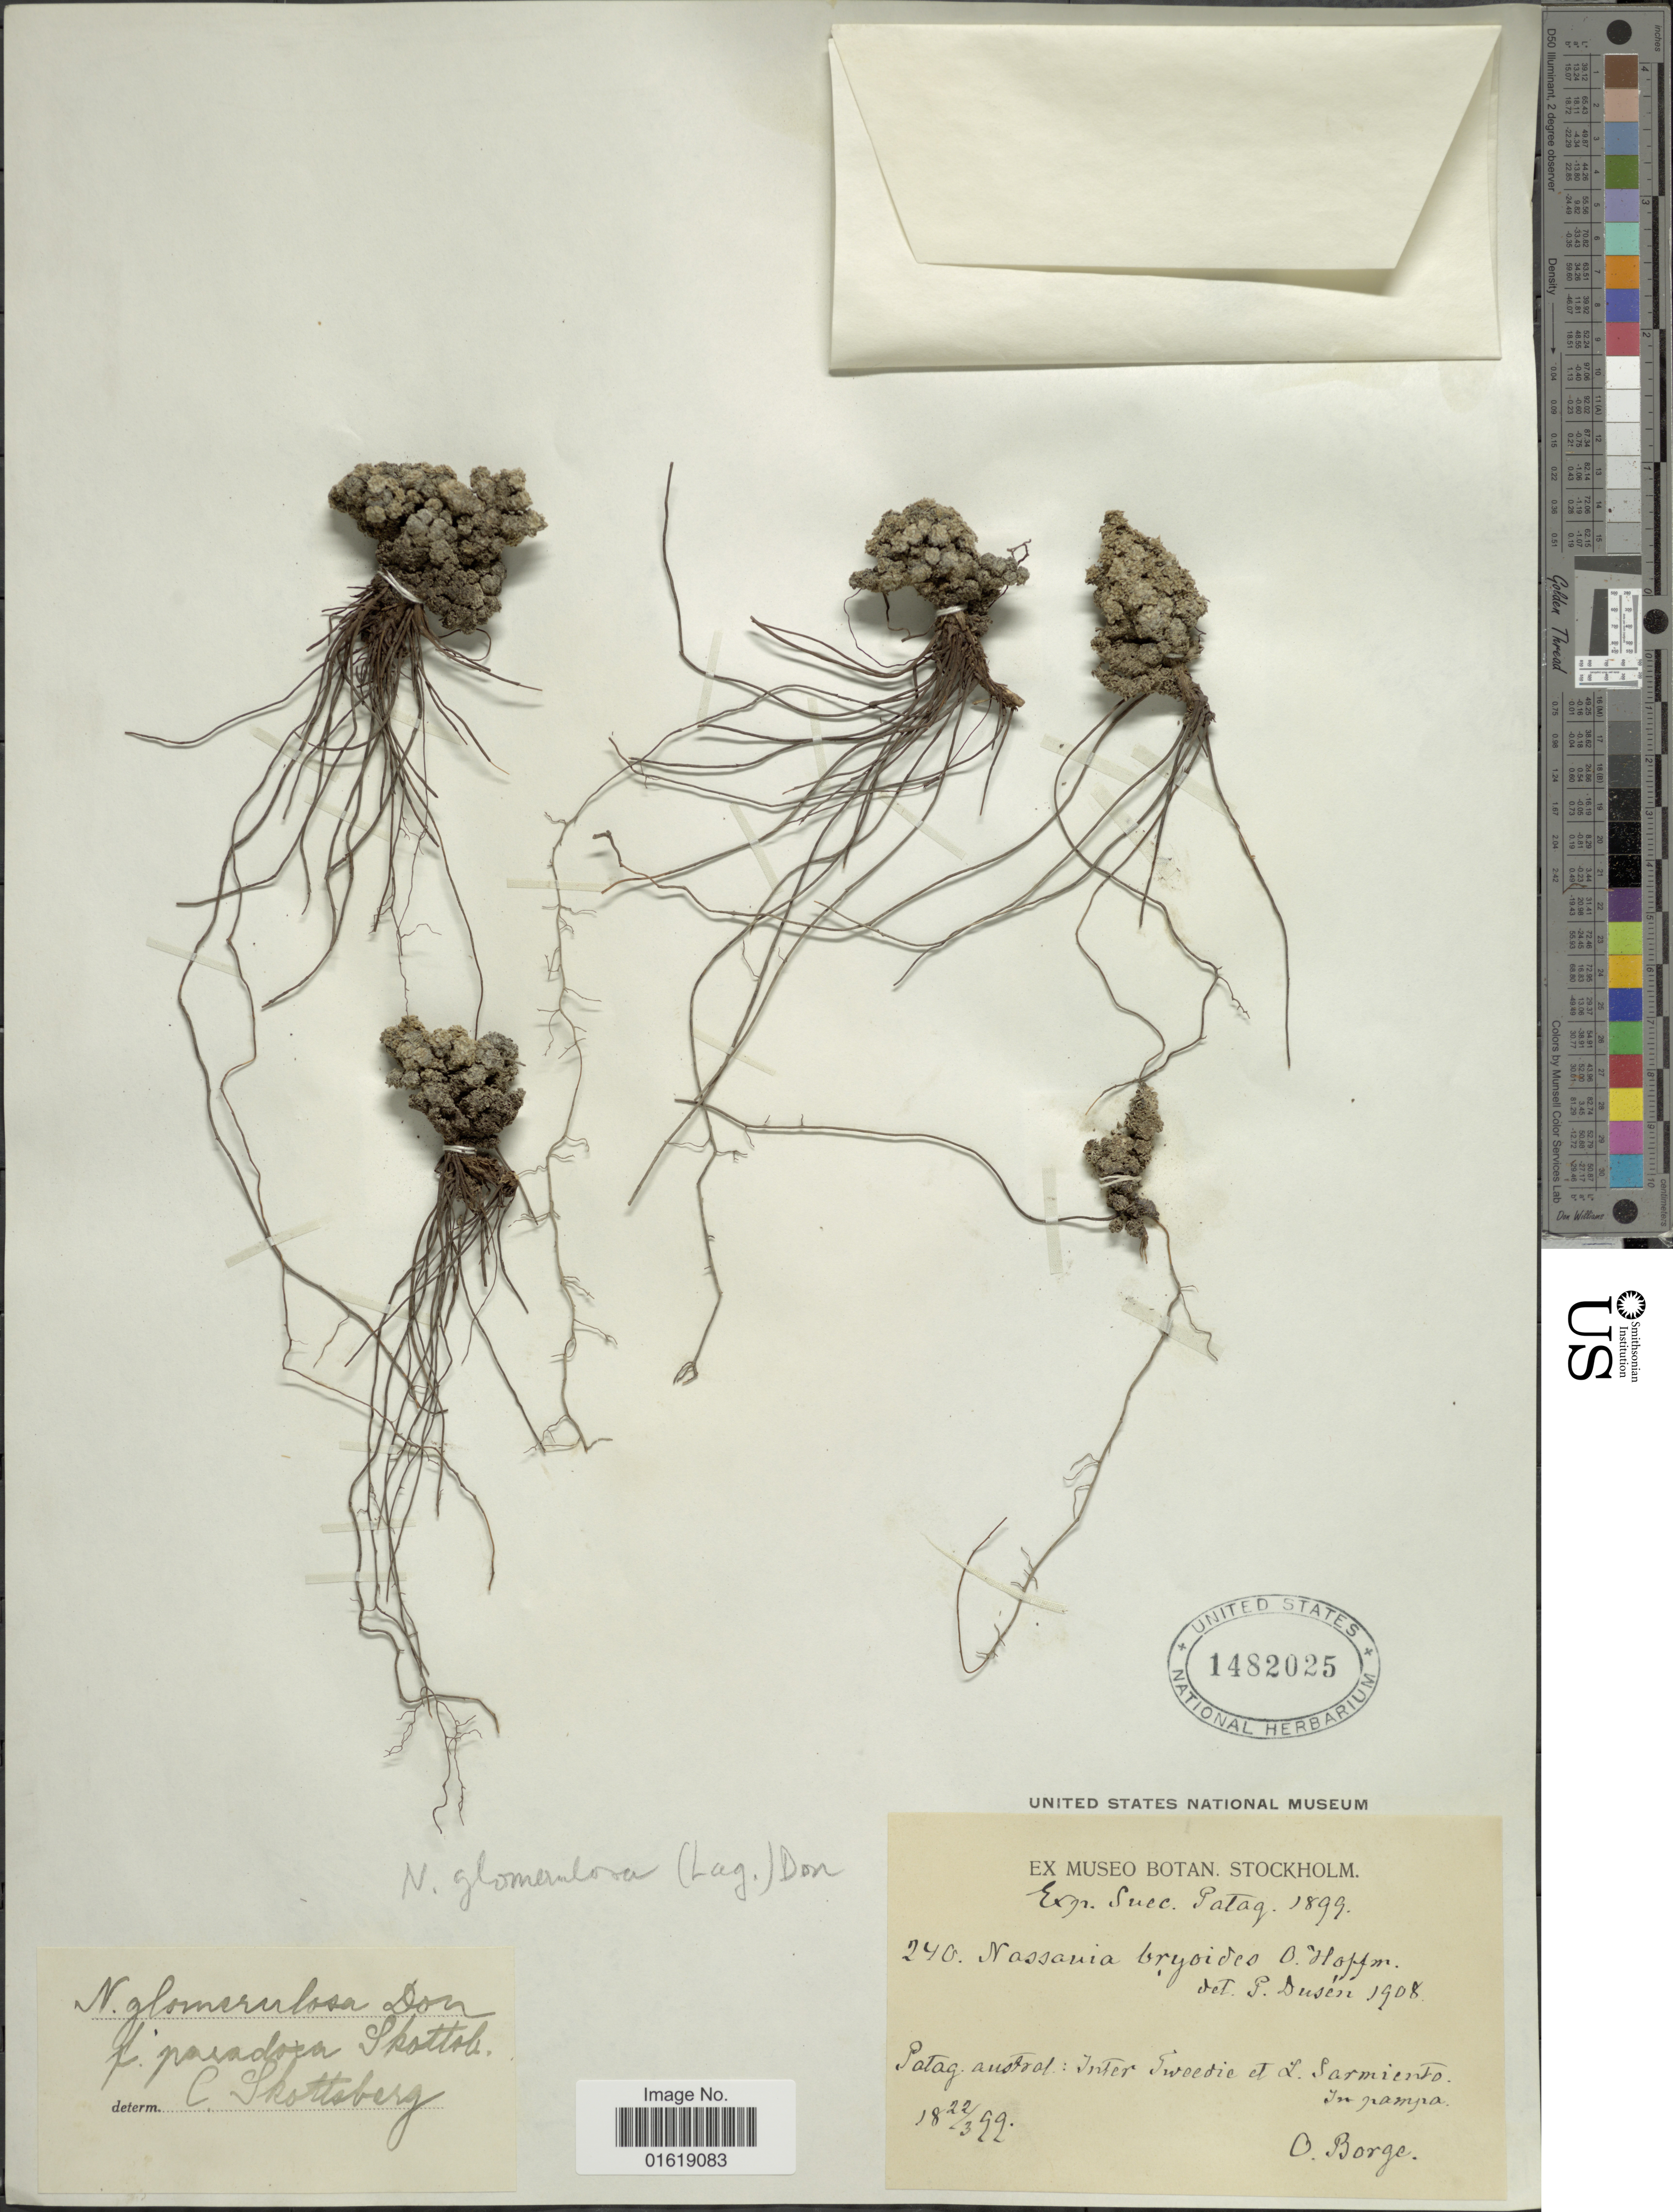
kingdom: Plantae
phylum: Tracheophyta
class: Magnoliopsida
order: Asterales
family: Asteraceae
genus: Nassauvia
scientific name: Nassauvia glomerulosa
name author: (Lag. ex Lindl.) D. Don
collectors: O. Borge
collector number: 240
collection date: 1899-03-22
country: Chile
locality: Patag. austral: Inter Sweedie et L. Sarmiento. In pampa.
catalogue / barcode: US 1482025